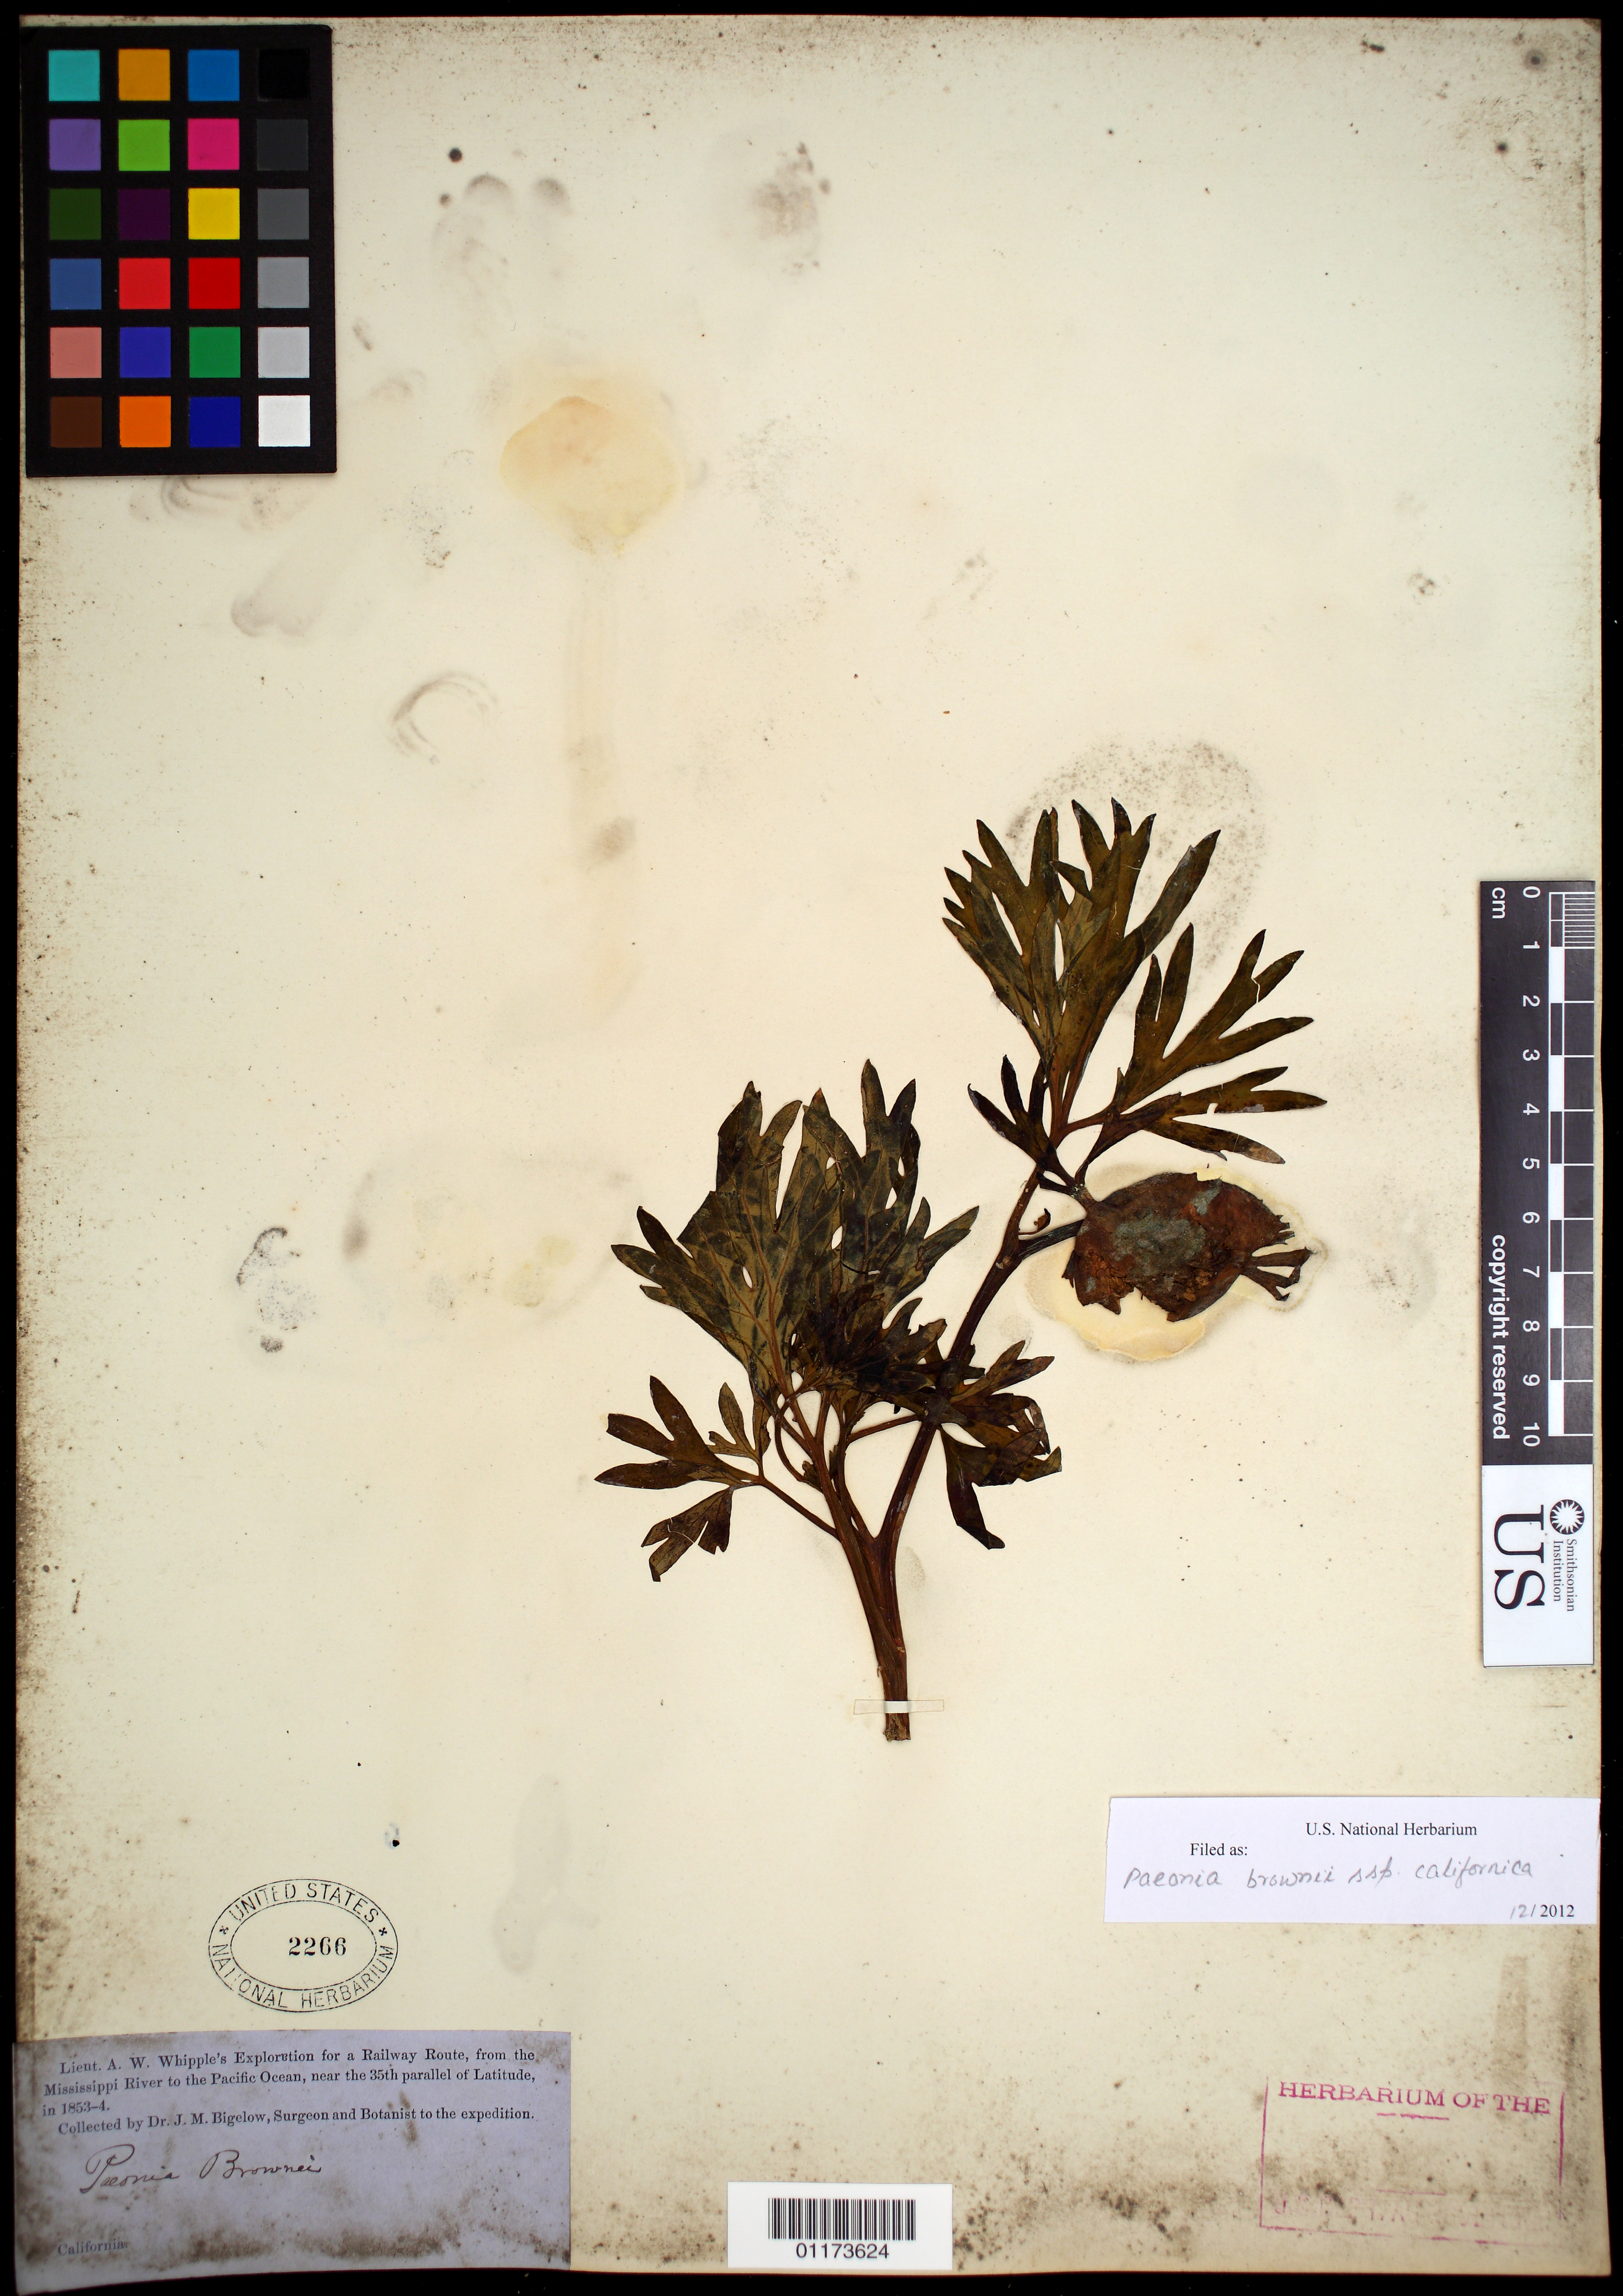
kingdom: Plantae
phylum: Tracheophyta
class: Magnoliopsida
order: Saxifragales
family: Paeoniaceae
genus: Paeonia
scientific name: Paeonia brownii subsp. californica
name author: (Nutt. ex Torr. & A. Gray) Abrams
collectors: J. M. Bigelow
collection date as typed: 1853 to -- --- 1854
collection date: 1853/1854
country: United States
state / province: California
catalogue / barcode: US 2266